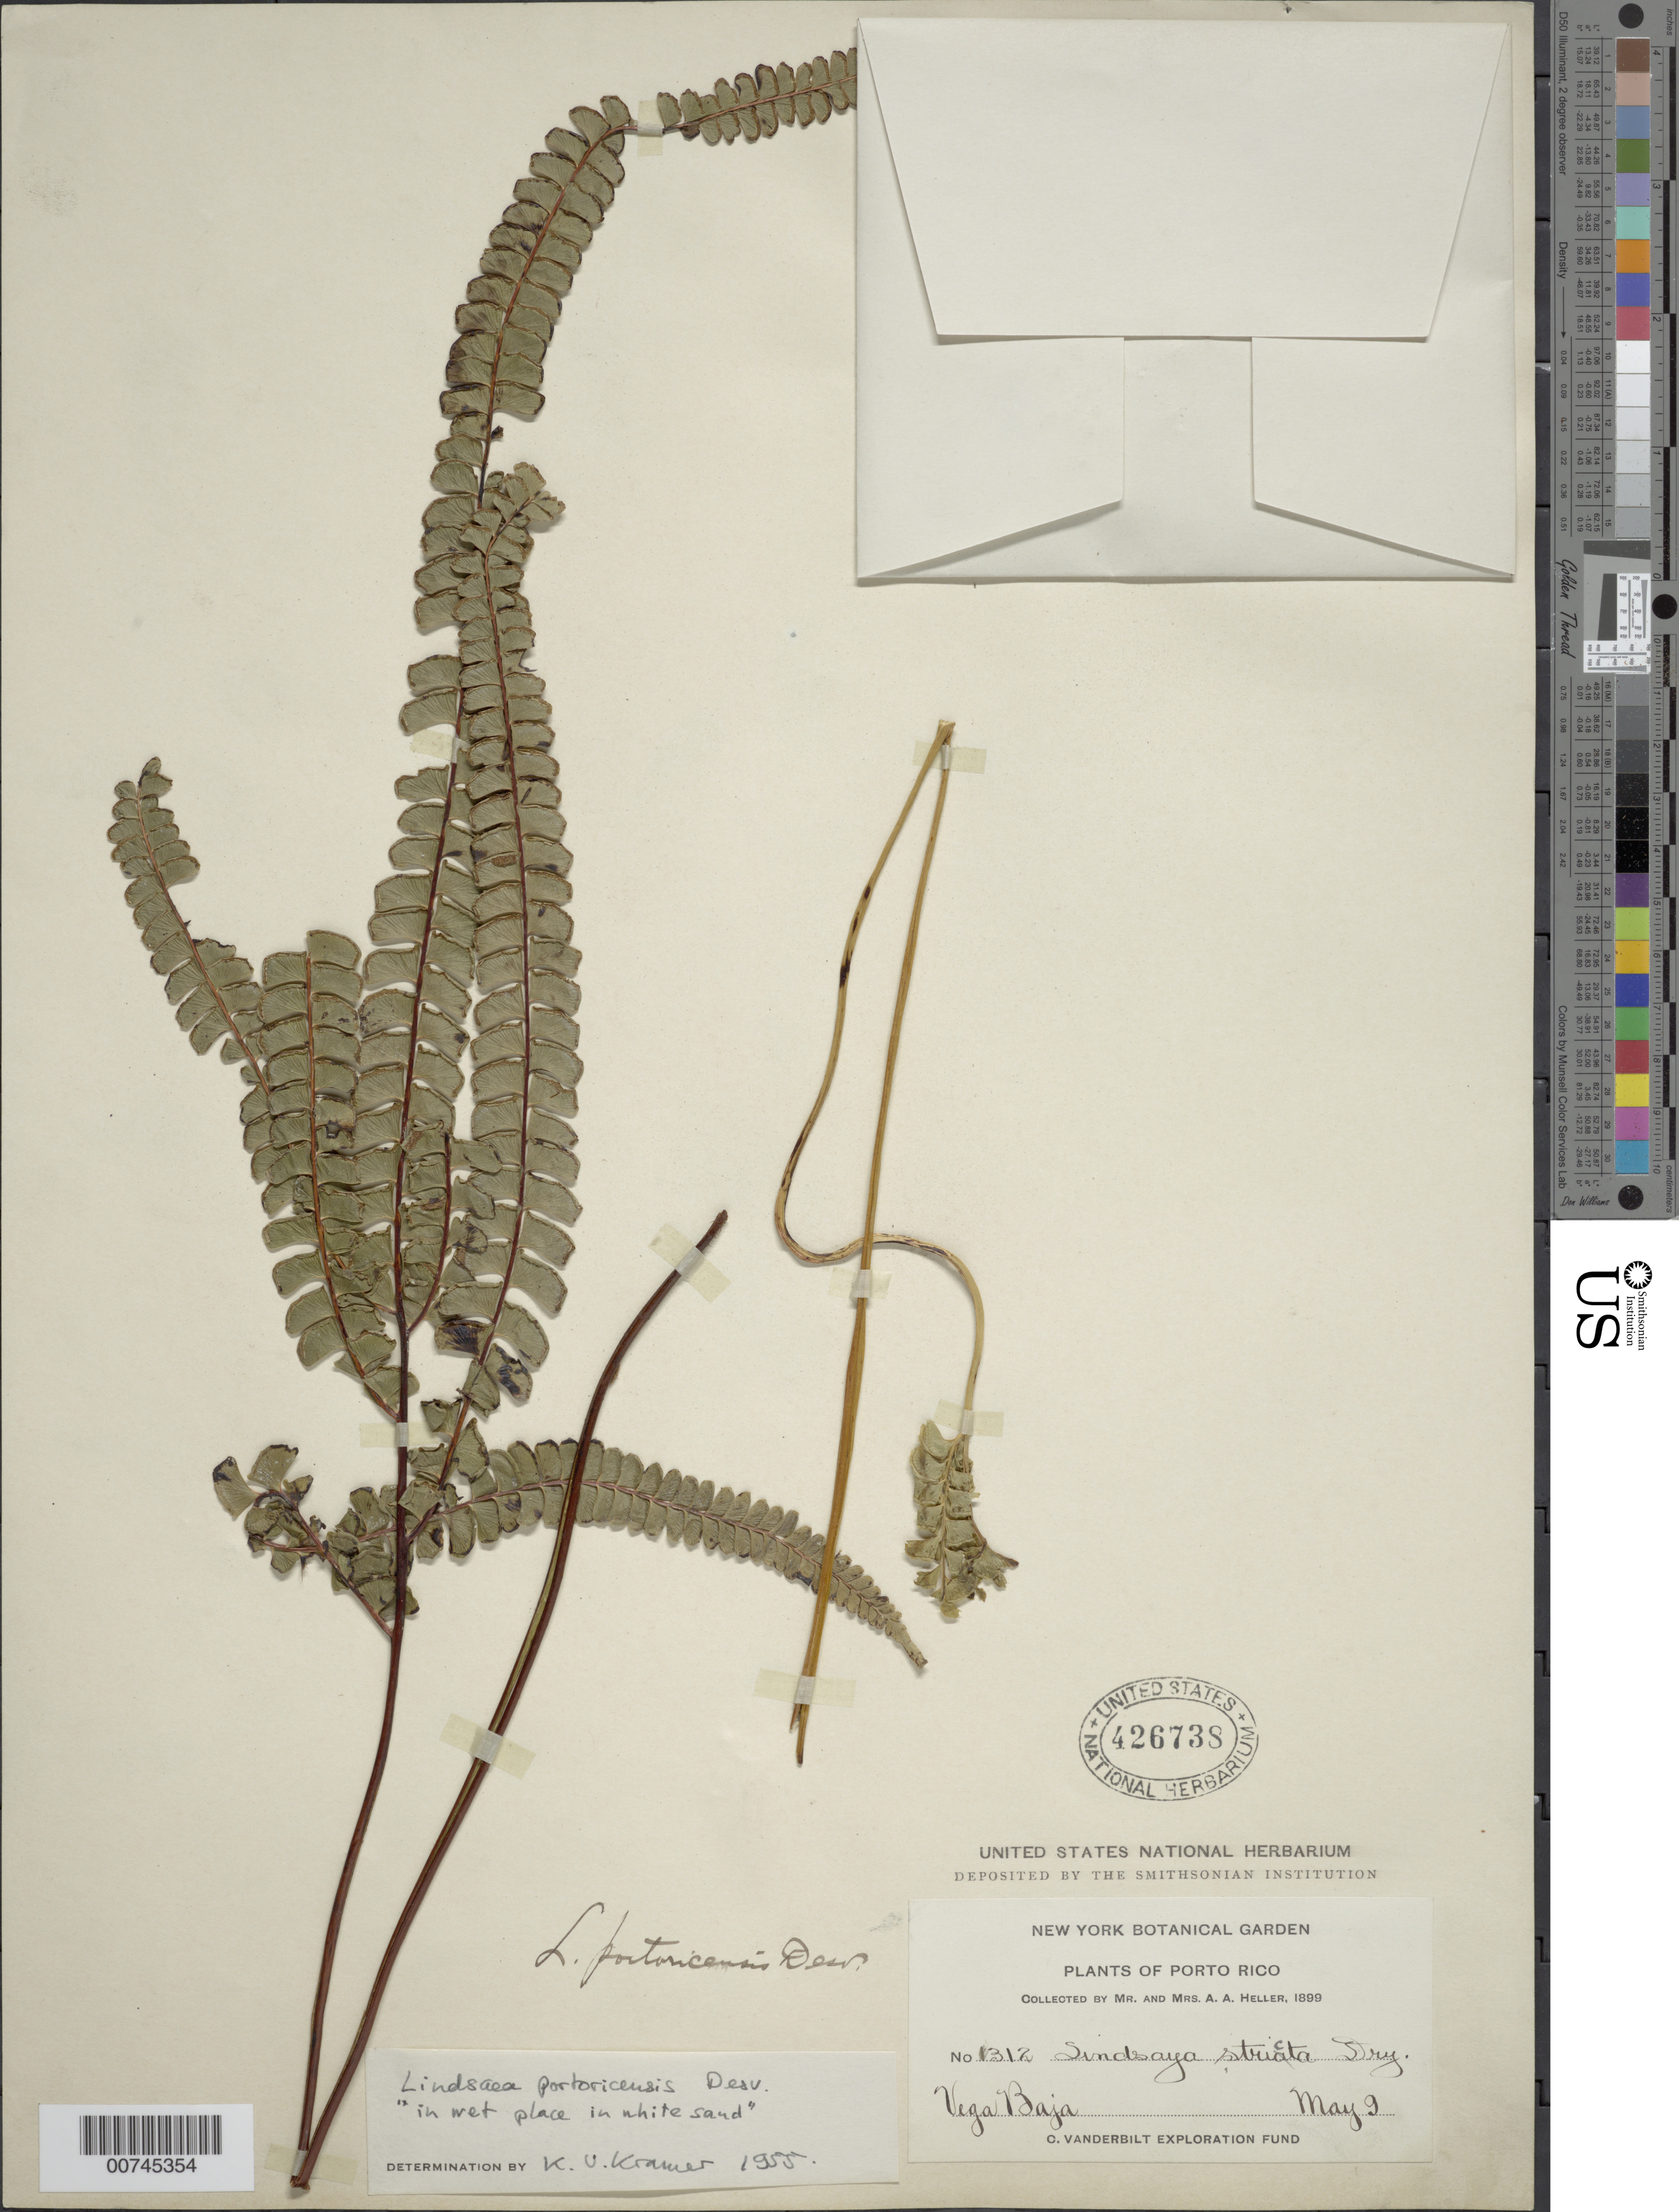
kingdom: Plantae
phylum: Tracheophyta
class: Polypodiopsida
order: Polypodiales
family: Lindsaeaceae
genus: Lindsaea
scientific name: Lindsaea portoricensis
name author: Desv.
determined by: Kramer, K. U.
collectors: A. A. Heller & E. G. Heller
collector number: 312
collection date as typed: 09 May 1899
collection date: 1899-05-09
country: Puerto Rico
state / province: Vega Baja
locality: Vega Baja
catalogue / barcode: US 426738